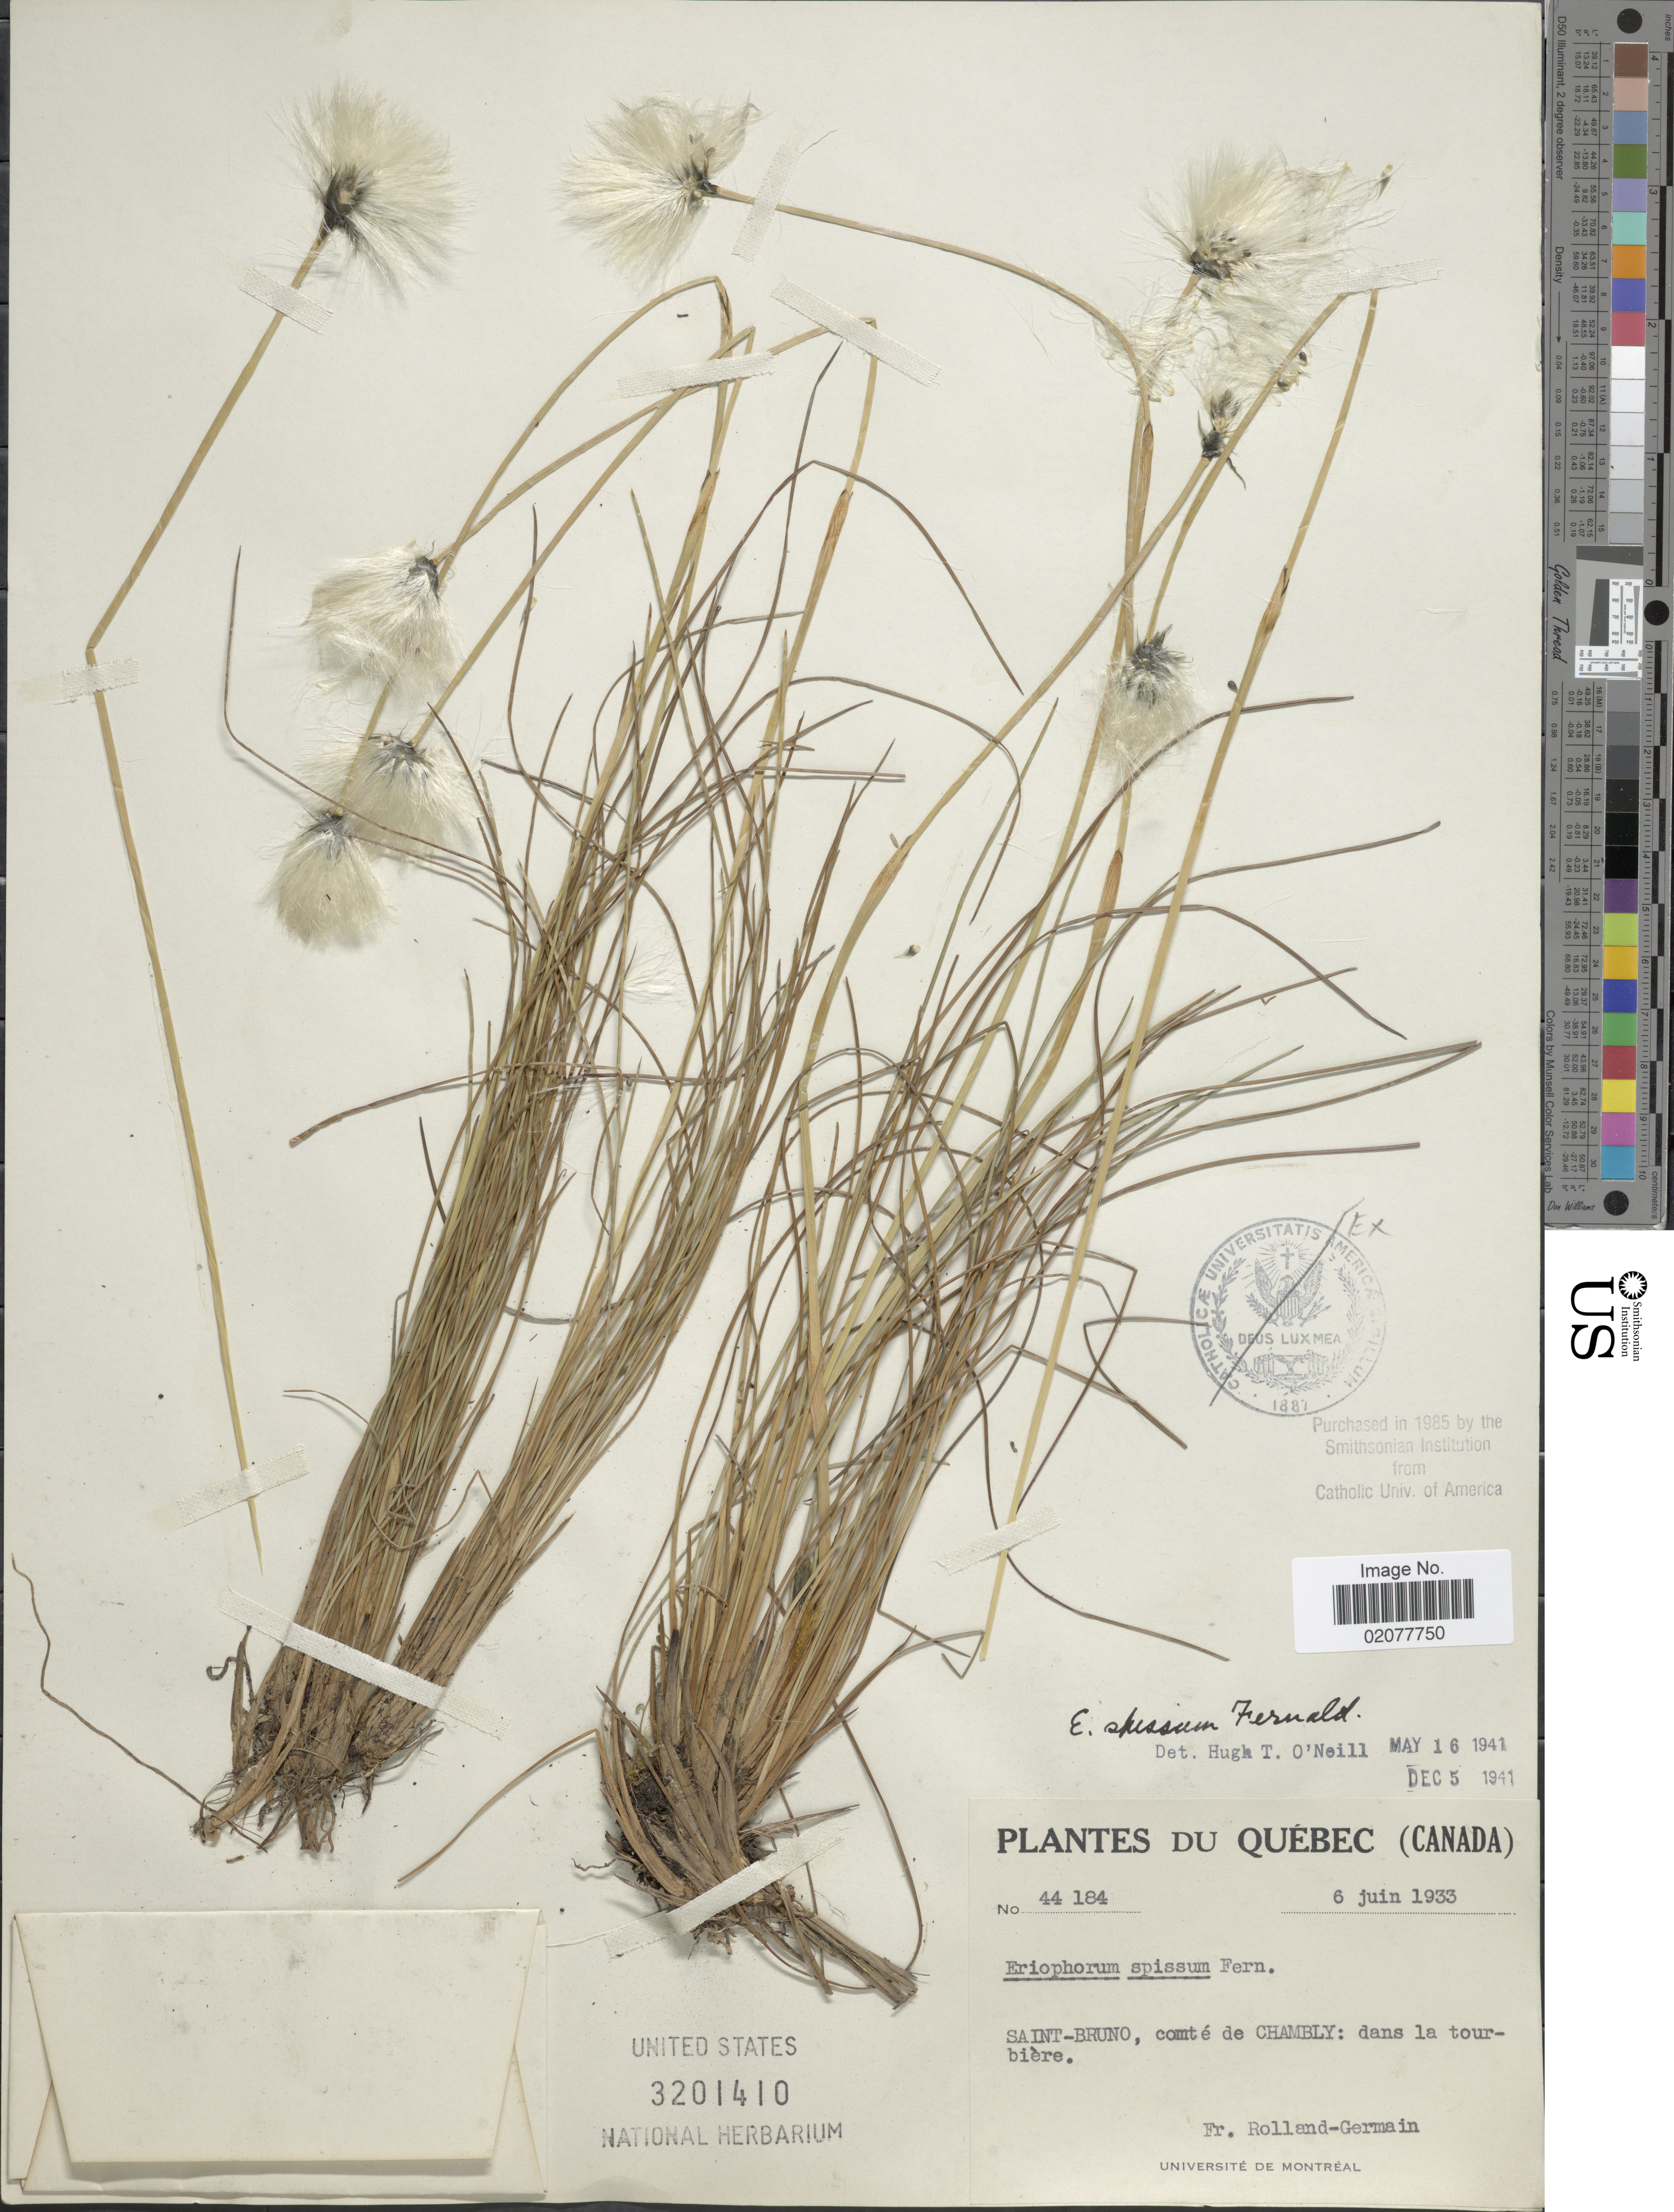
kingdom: Plantae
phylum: Tracheophyta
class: Liliopsida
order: Poales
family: Cyperaceae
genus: Eriophorum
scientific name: Eriophorum spissum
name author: Fernald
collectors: Rolland-Germain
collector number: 44184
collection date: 1933-06-06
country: Canada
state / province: Quebec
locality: Saint-Bruno, comté de Chambly: dans la tourbière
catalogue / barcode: US 3201410